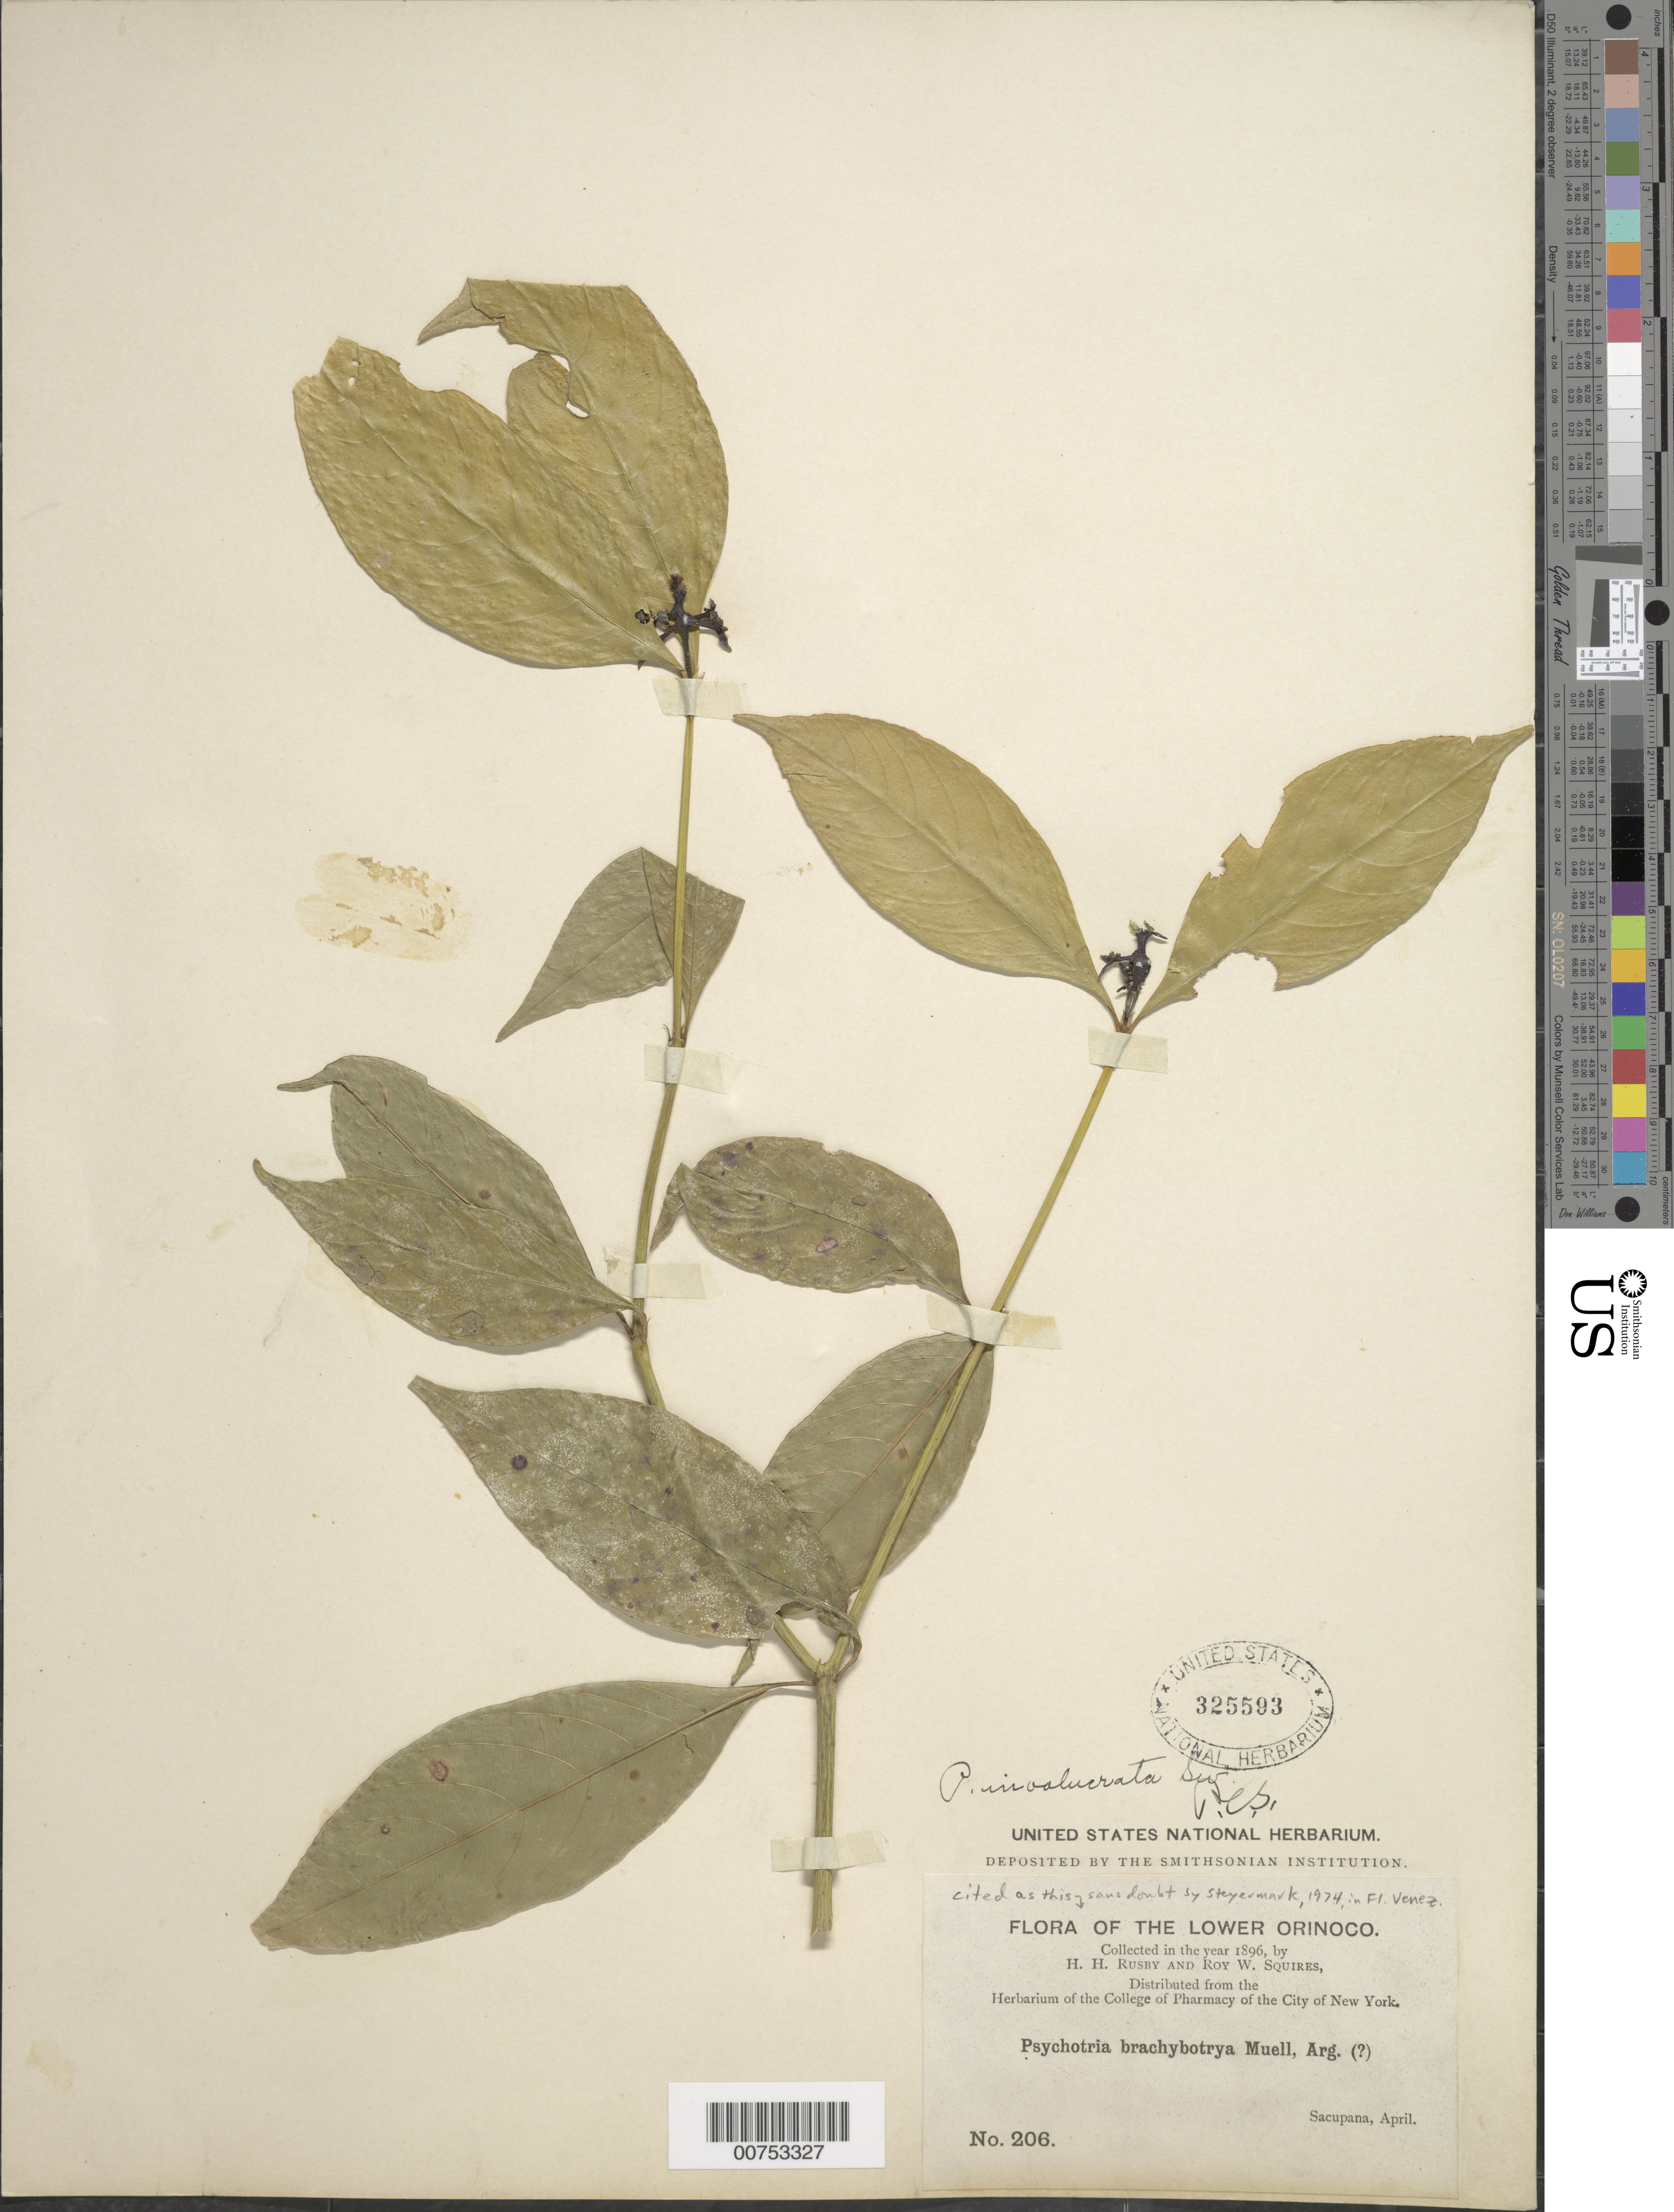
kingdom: Plantae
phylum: Tracheophyta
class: Magnoliopsida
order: Gentianales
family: Rubiaceae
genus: Psychotria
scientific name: Psychotria brachybotrya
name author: Müll. Arg.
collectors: H. H. Rusby & R. Squires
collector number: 206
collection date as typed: April 1896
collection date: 1896-04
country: Venezuela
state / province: Delta Amacuro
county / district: Antonio Díaz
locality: Lower Orinoco, Sacupana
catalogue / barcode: US 325593